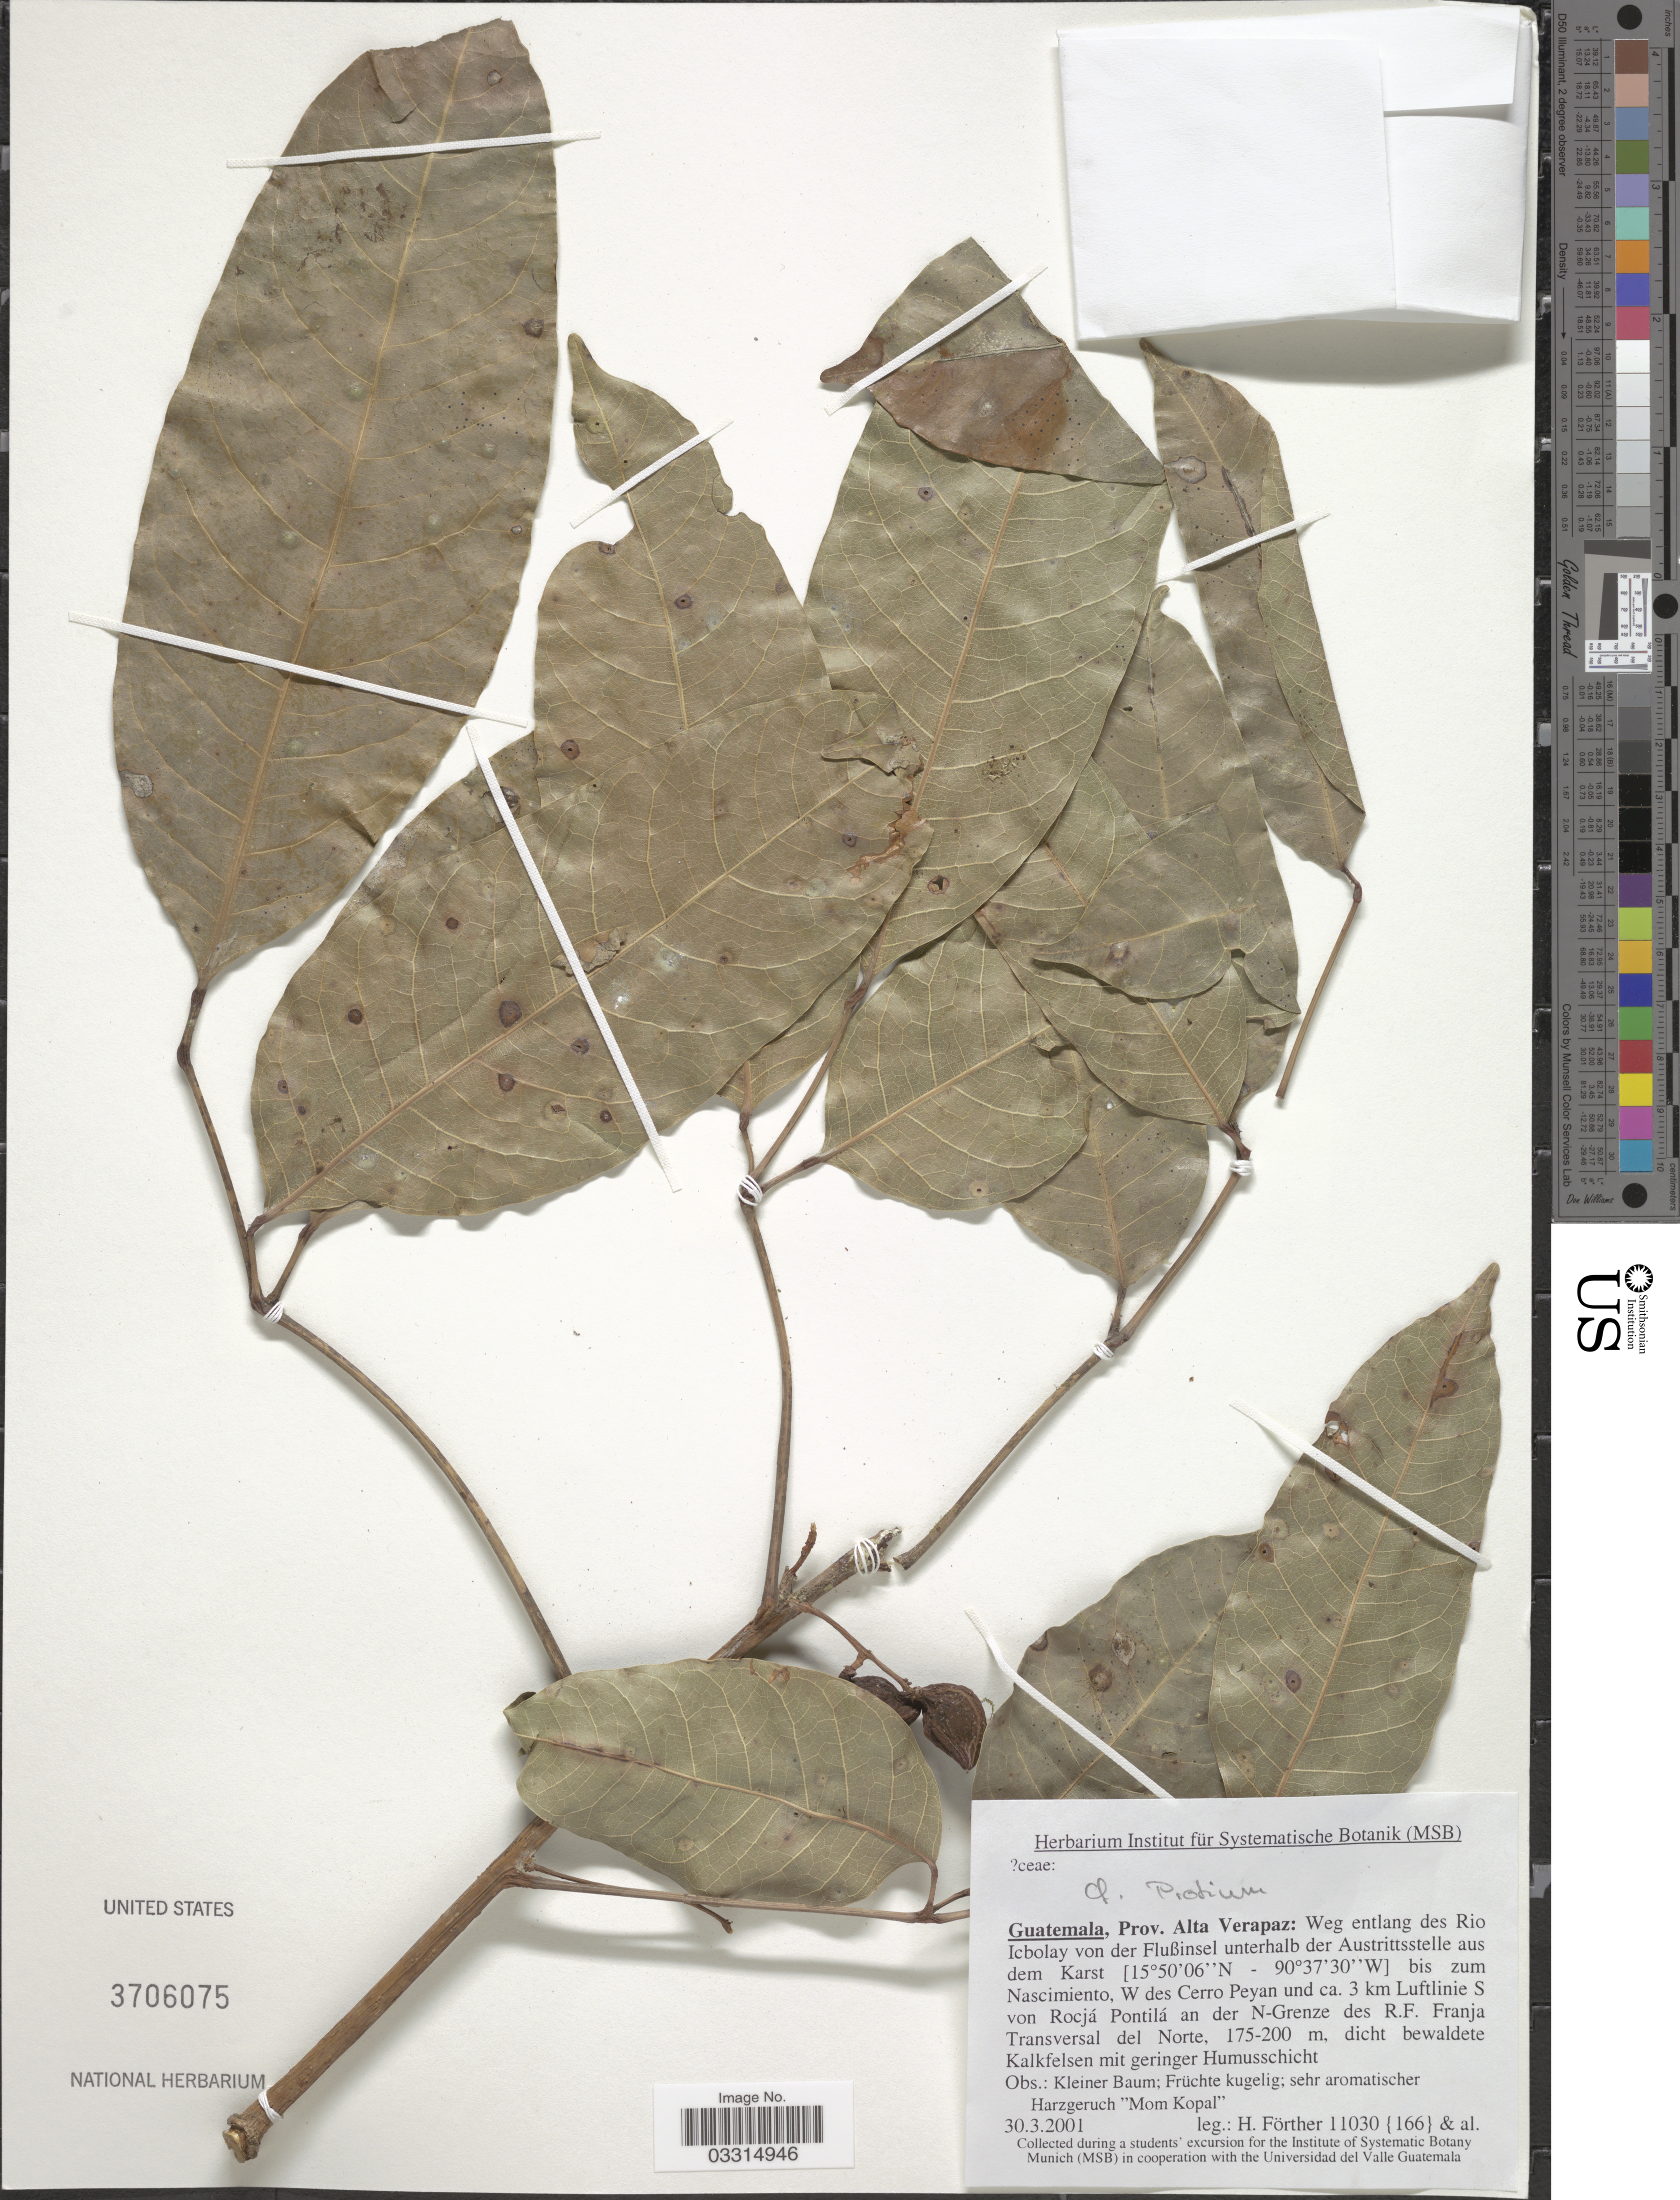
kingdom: Plantae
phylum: Tracheophyta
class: Magnoliopsida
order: Sapindales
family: Burseraceae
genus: Protium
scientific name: Protium sp.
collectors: H. Förther & et al.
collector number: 1103{166}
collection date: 2001-03-30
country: Guatemala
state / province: Alta Verapaz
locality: Weg entlang des Rio Icbolay von der Flußinsel unterhalb der Austrittsstelle aus dem Karst bis zum Nascimiento, W des Cerro Peyan und ca. 3 km Luftlinie S von Rocjá Pontilá an der N-Grenze der R.F. Franja Tansversal del Norte, dicht bewaldete Kalkfelsen mit geringer Humusschicht.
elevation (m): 175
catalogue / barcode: US 3706075